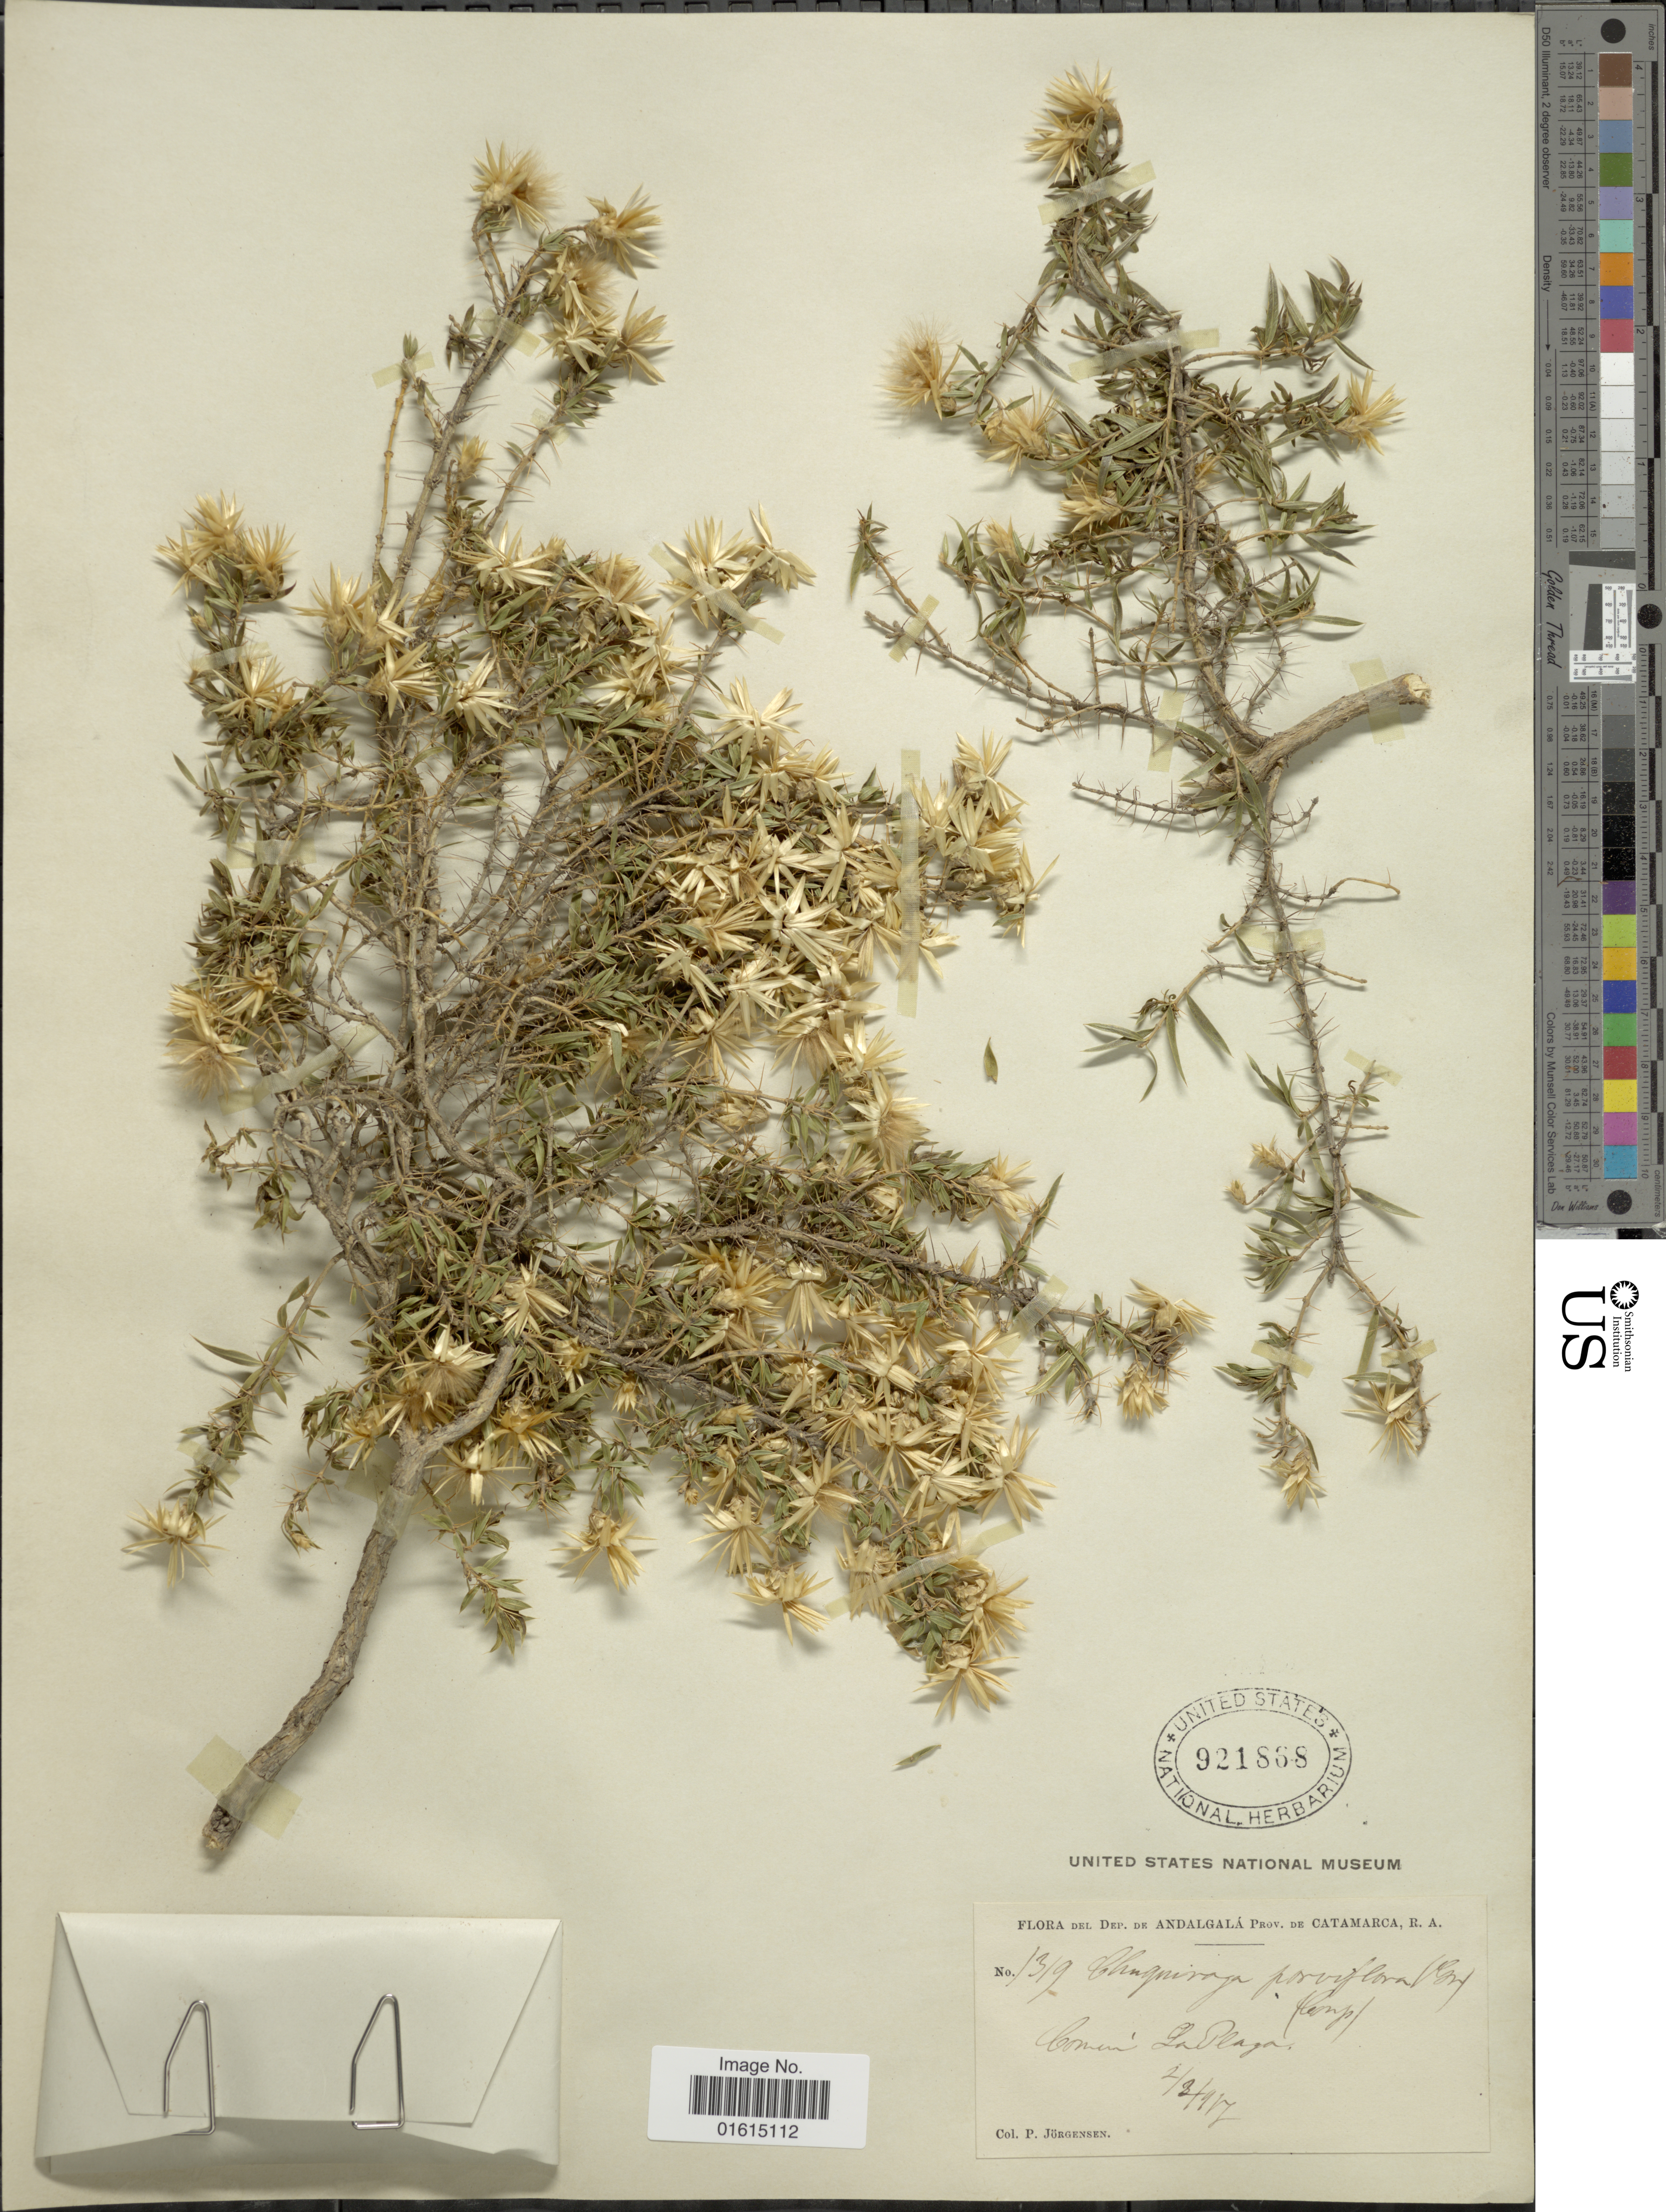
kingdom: Plantae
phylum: Tracheophyta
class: Magnoliopsida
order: Asterales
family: Asteraceae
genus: Chuquiraga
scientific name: Chuquiraga parviflora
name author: (Griseb.) Hieron.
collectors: P. Jörgensen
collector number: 1319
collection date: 1917-03-02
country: Argentina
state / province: Catamarca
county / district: Andalgalá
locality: La Playa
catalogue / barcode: US 921868